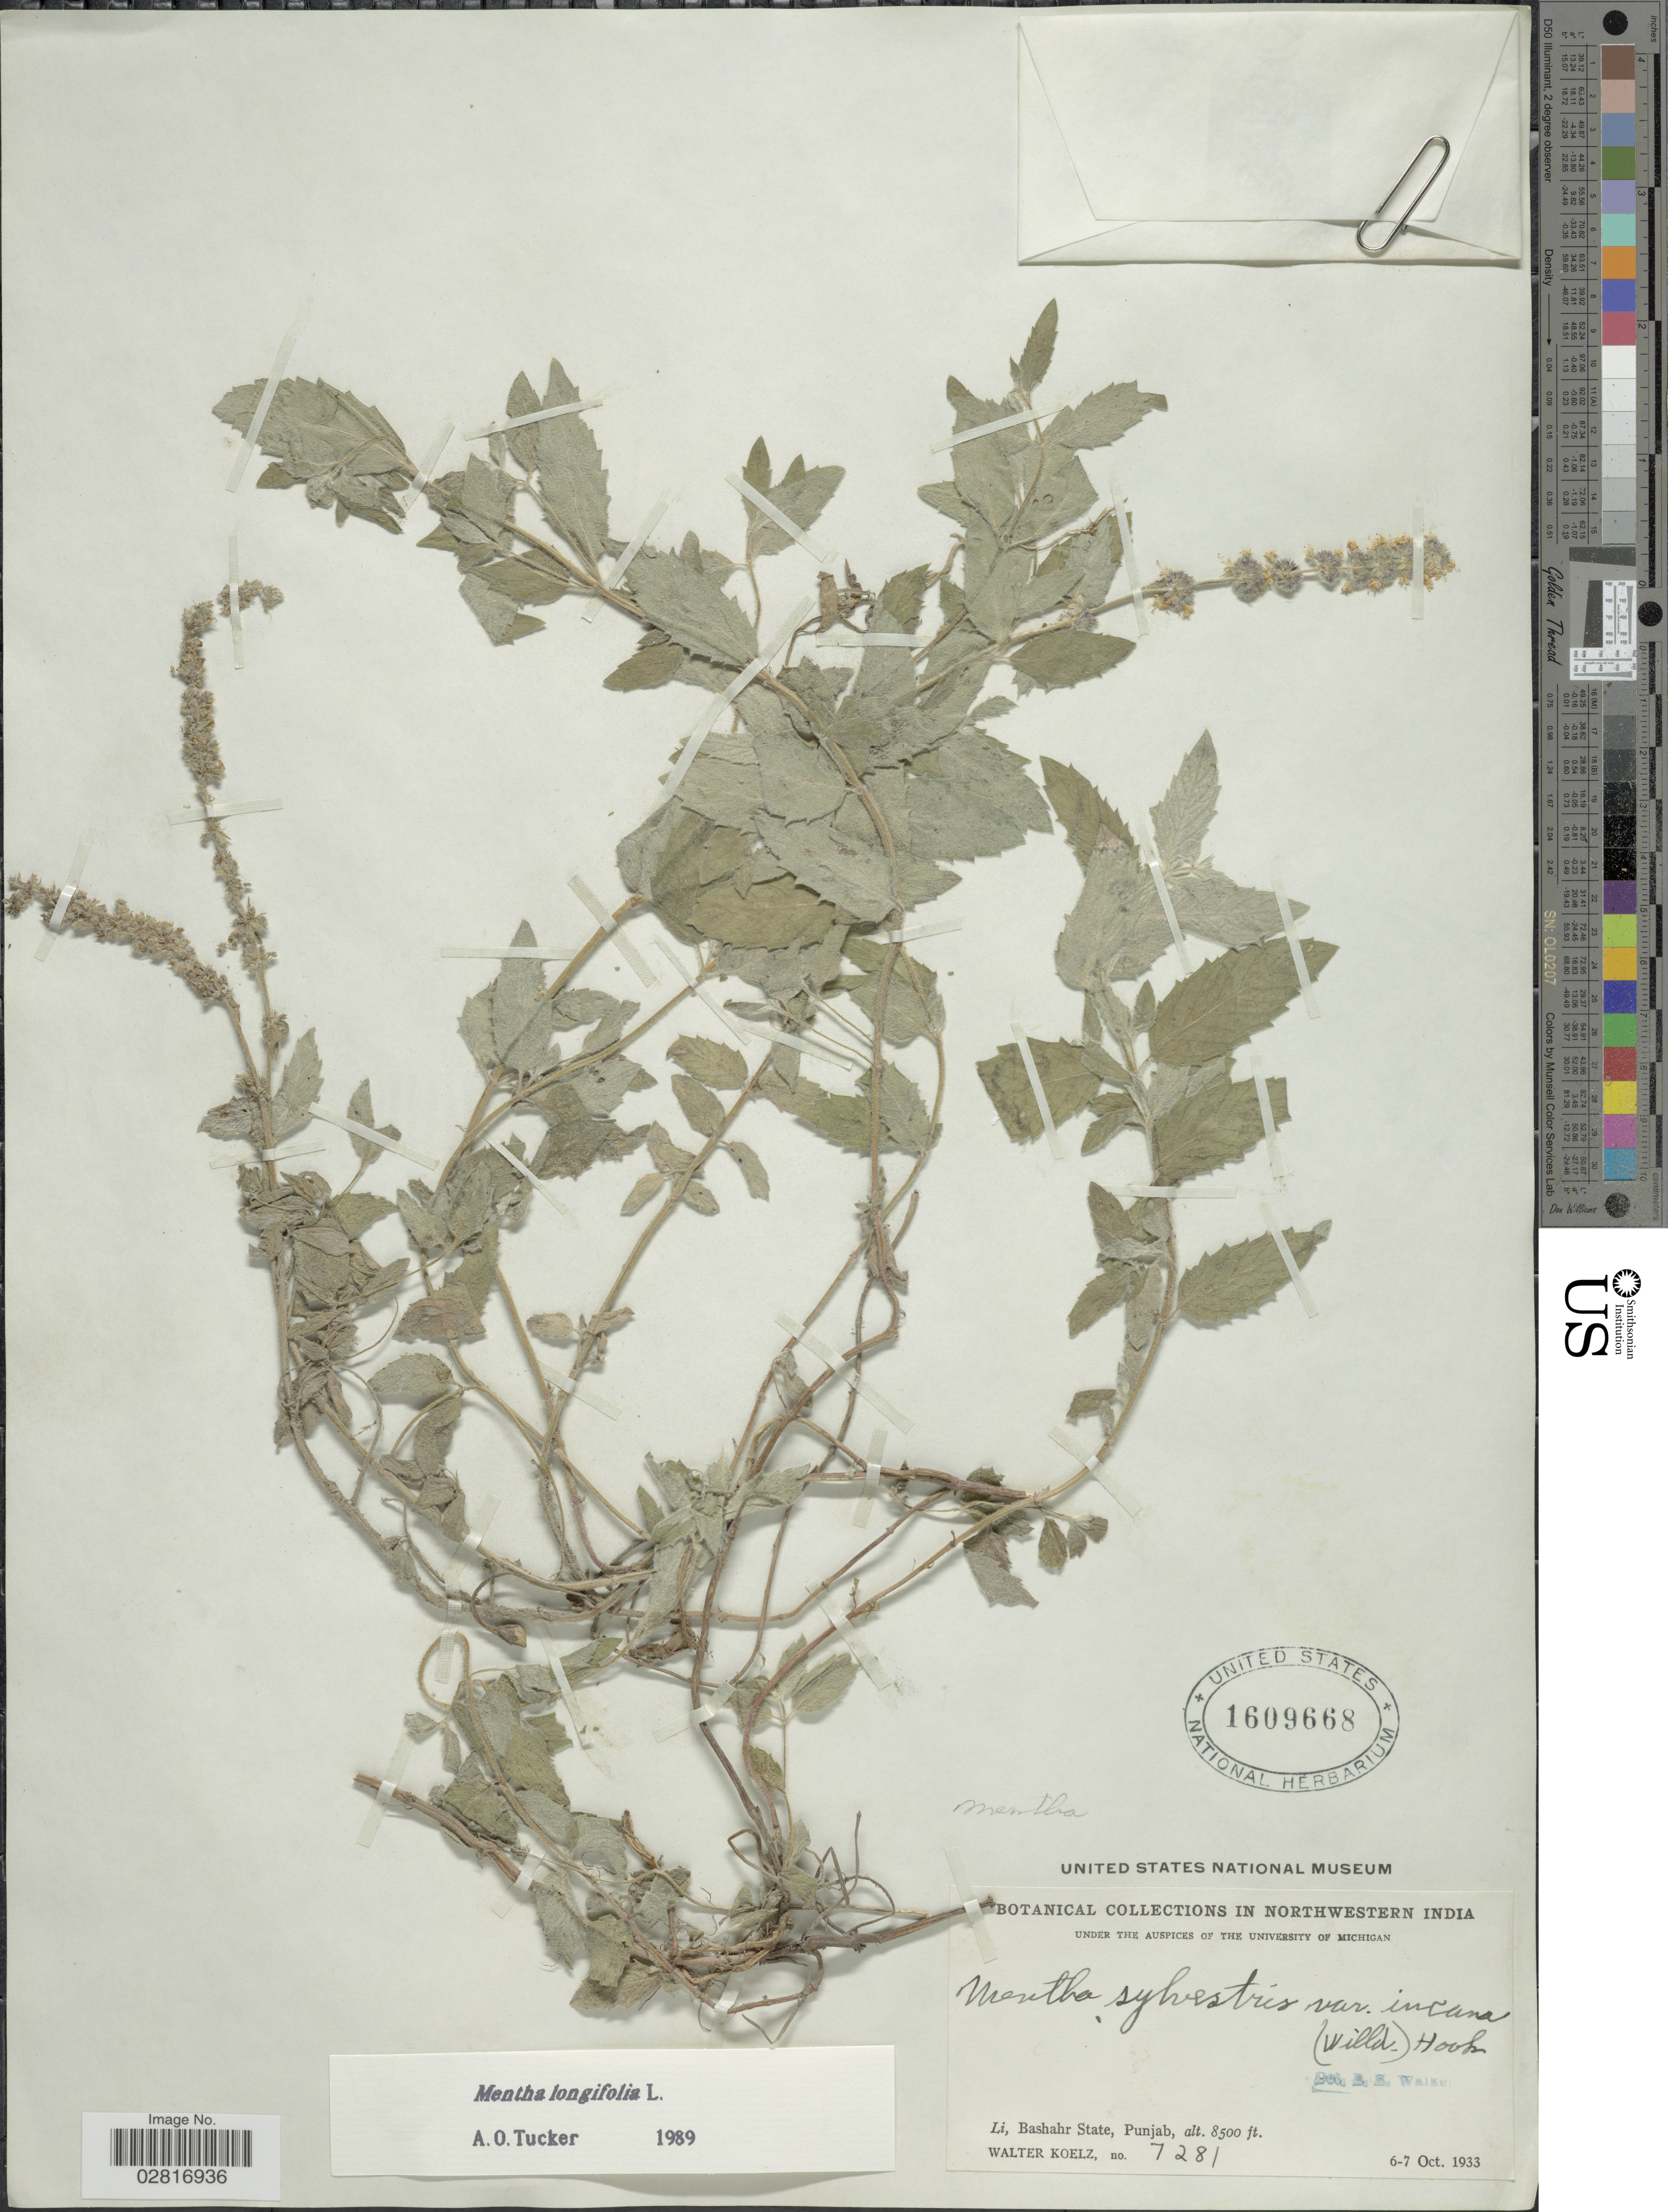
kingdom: Plantae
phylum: Tracheophyta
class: Magnoliopsida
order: Lamiales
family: Lamiaceae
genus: Mentha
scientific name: Mentha longifolia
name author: (L.) L.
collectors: W. N. Koelz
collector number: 7281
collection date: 1933-10-06/1933-10-07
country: India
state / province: Punjab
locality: Northwestern India, Li, Bashahr State, Punjab.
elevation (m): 2591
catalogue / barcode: US 1609668